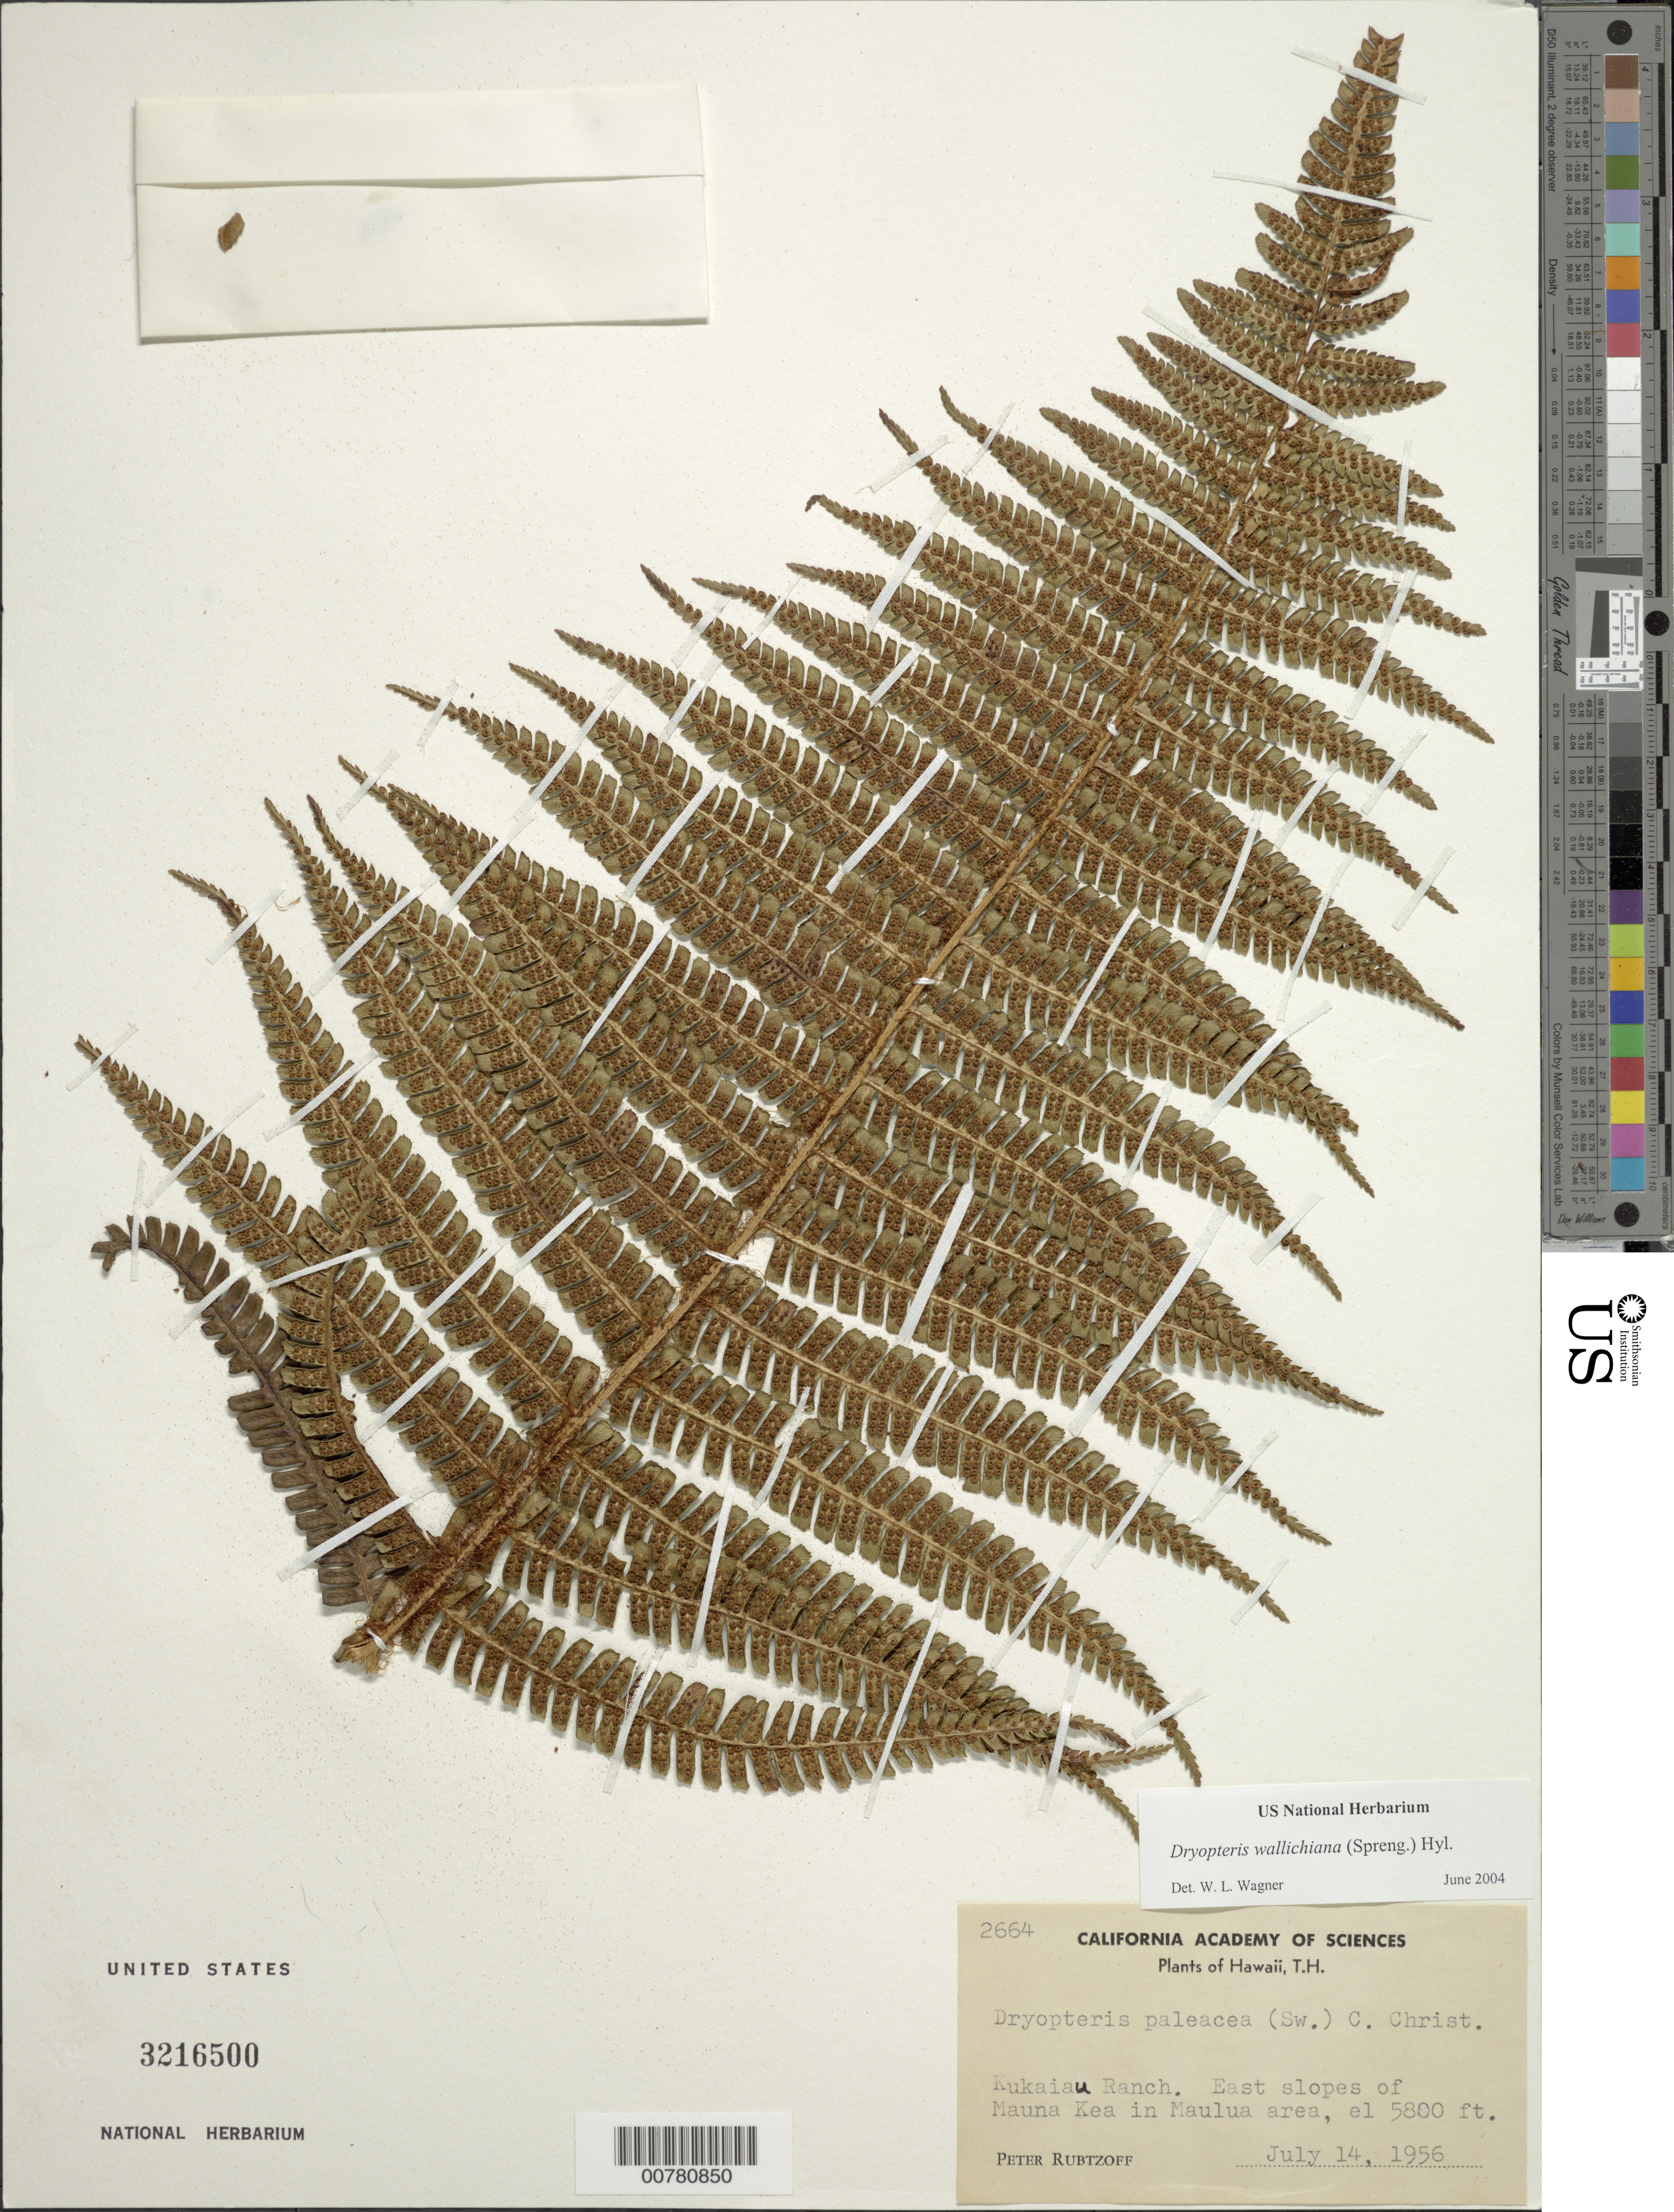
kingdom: Plantae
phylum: Tracheophyta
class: Polypodiopsida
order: Polypodiales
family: Dryopteridaceae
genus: Dryopteris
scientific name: Dryopteris wallichiana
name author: (Spreng.) Hyl.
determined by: Wagner, W. L., (BOT), Smithsonian Institution - National Museum of Natural History (UNITED STATES)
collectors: P. Rubtzoff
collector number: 2664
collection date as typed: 14 Jul 1956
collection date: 1956-07-14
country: United States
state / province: Hawaii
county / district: Hawaii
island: Hawaii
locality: Kukaiau Ranch. East slopes of Mauna Kea in Maulua area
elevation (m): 1768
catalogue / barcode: US 3216500